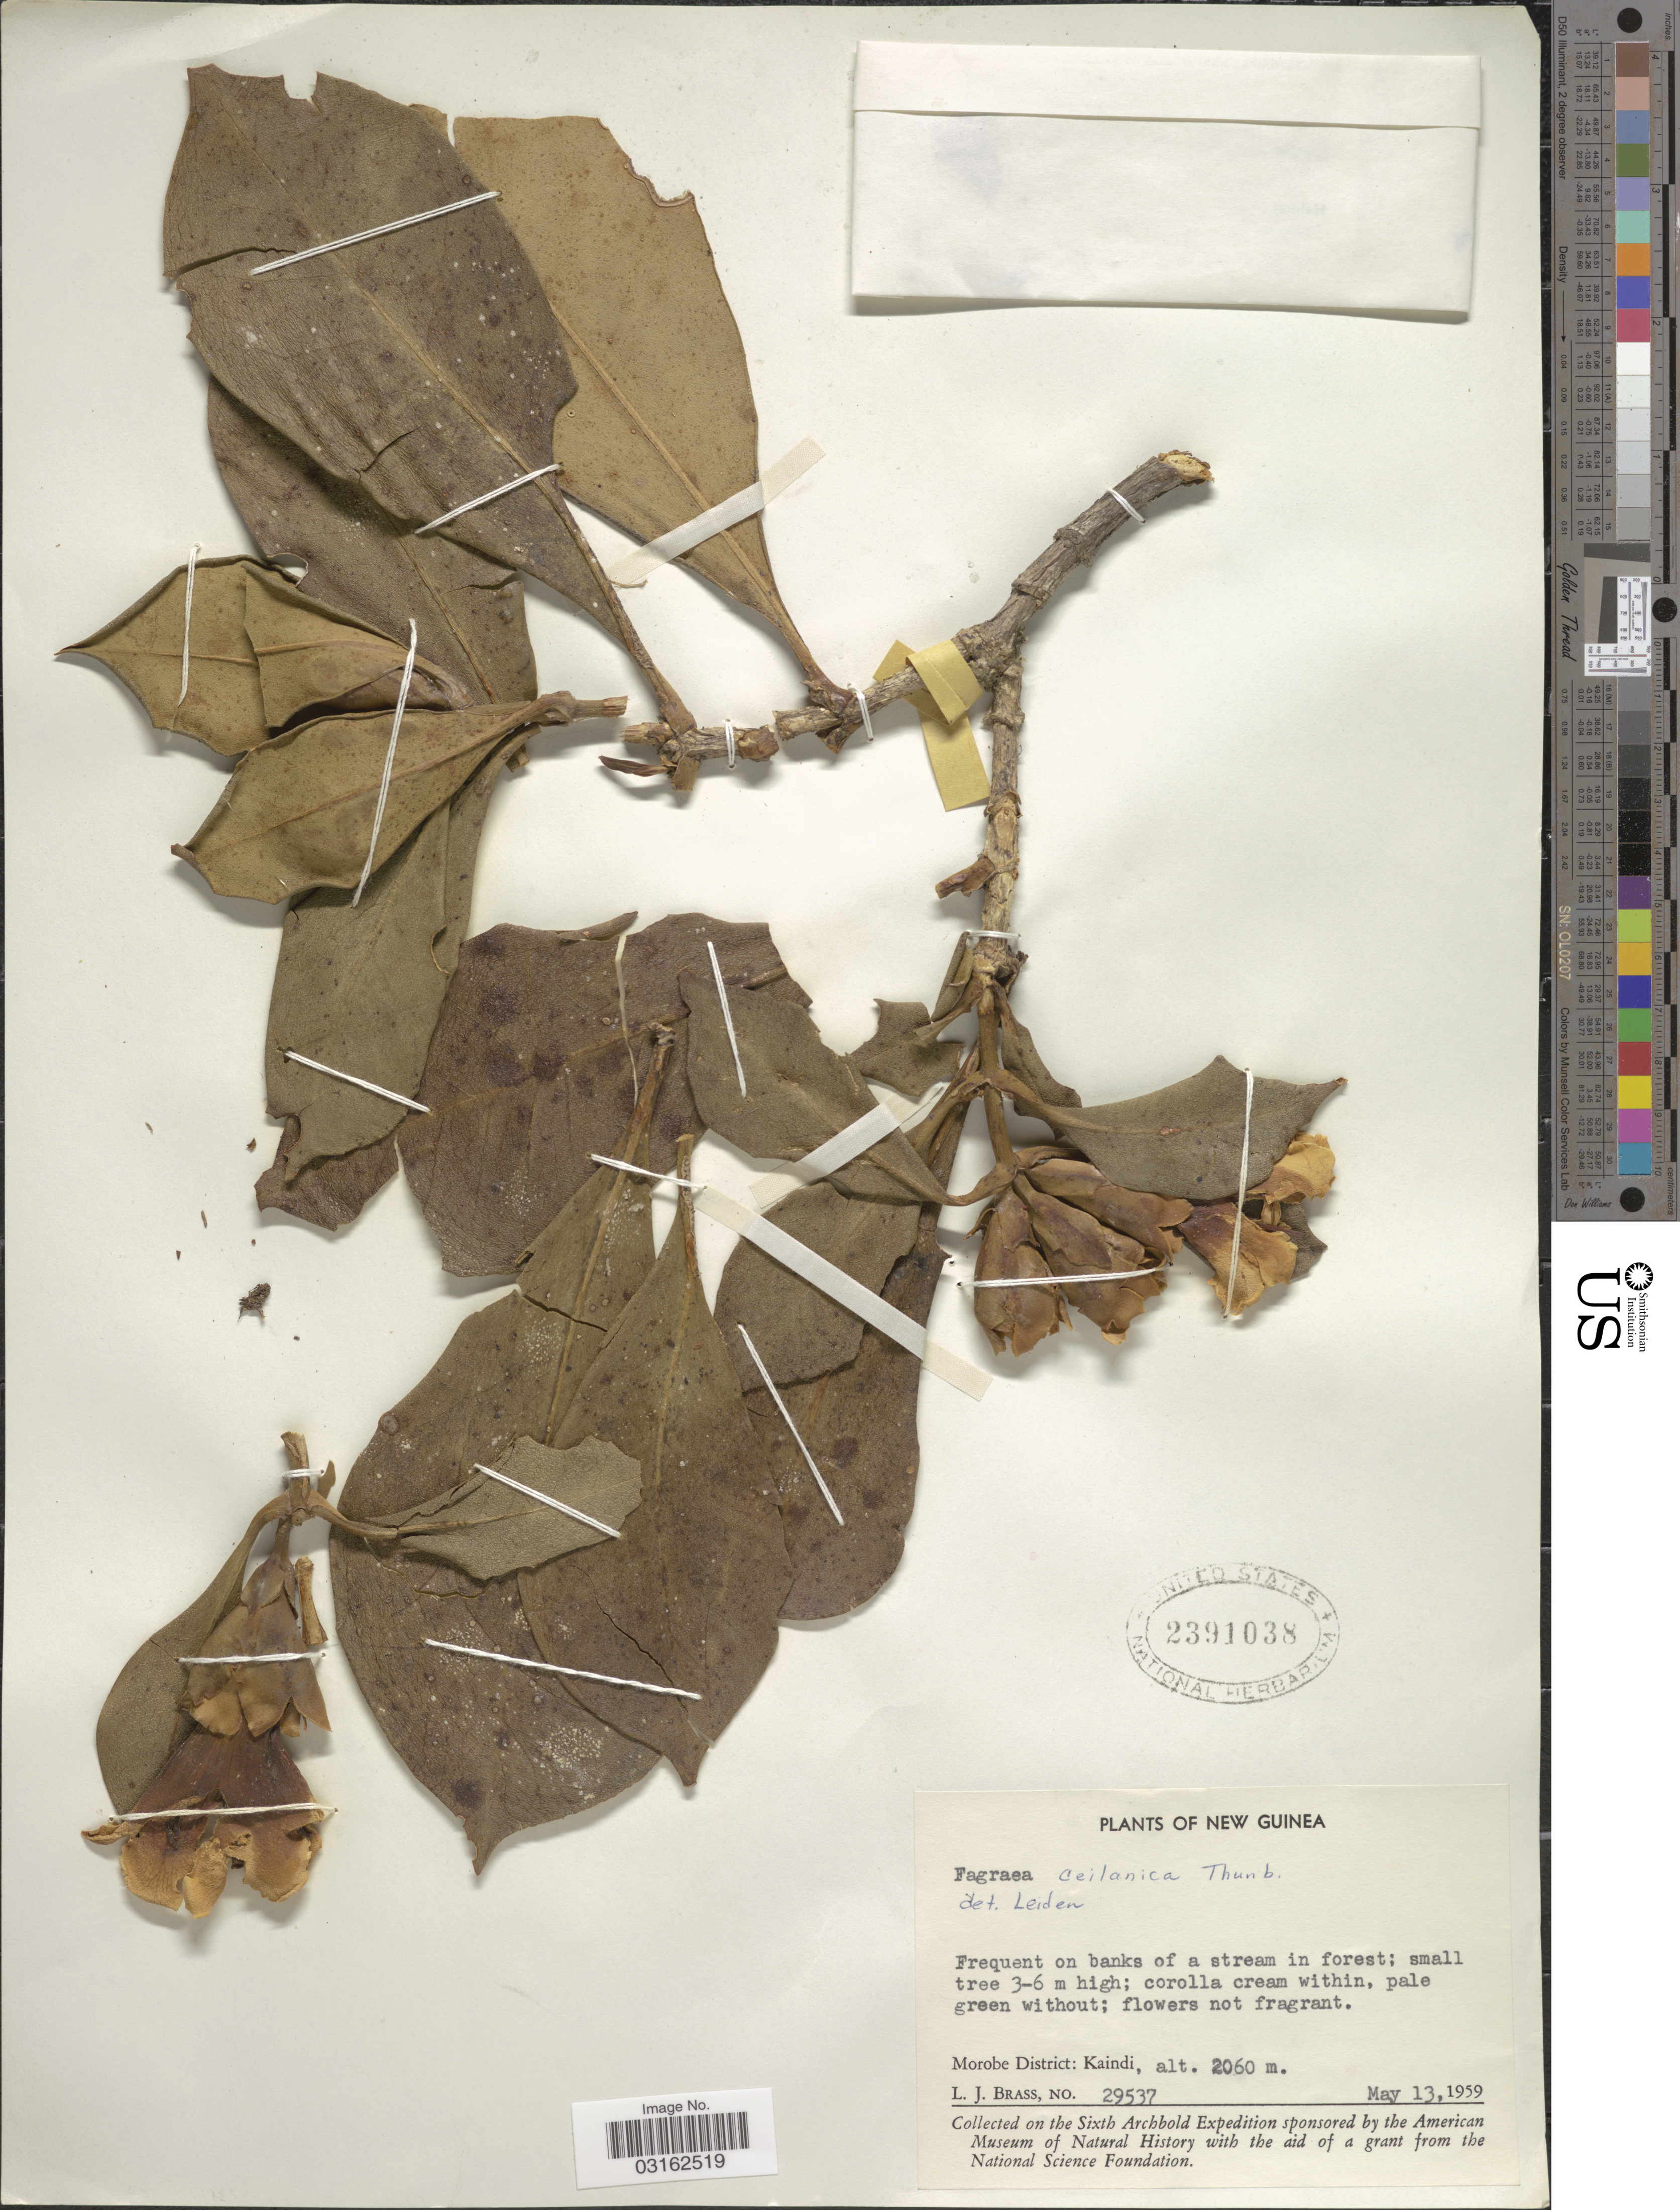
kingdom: Plantae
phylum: Tracheophyta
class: Magnoliopsida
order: Gentianales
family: Gentianaceae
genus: Fagraea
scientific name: Fagraea ceilanica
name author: Thunb.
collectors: L. J. Brass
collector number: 29537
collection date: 1959-05-13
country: Papua New Guinea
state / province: Morobe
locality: New Guinea. Morobe District: Kaindi.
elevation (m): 2060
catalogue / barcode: US 2391038